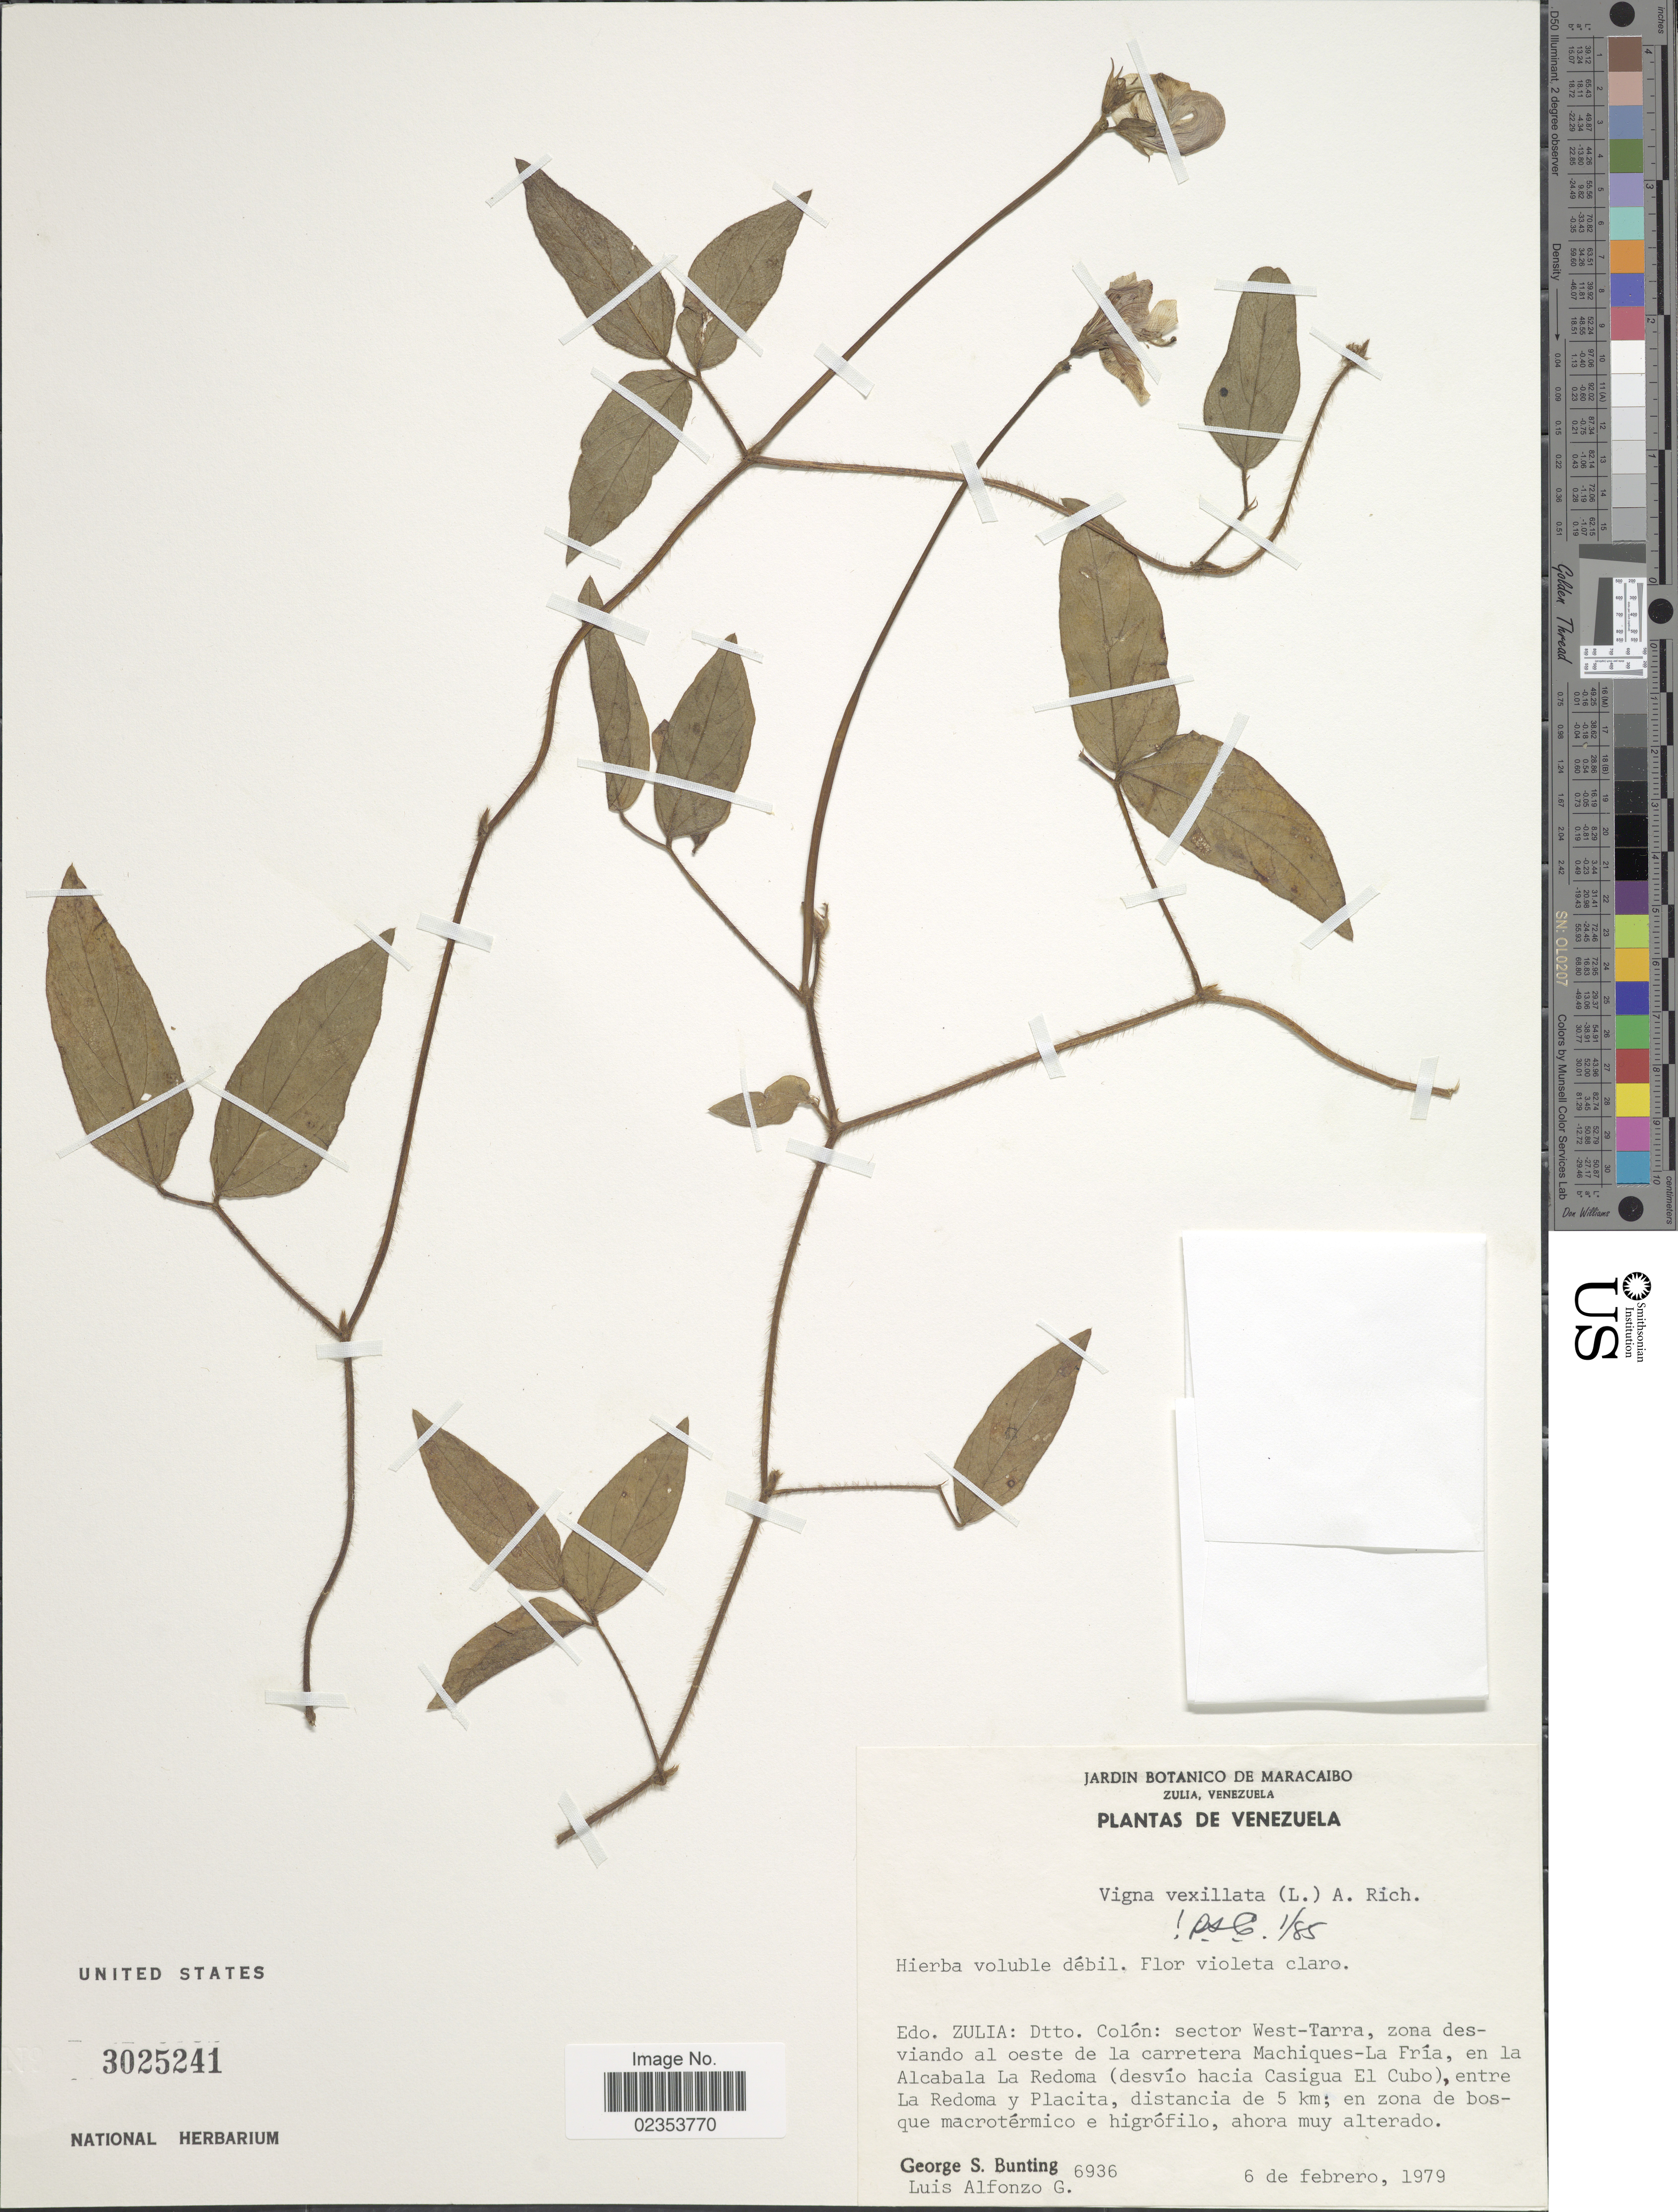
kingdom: Plantae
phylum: Tracheophyta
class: Magnoliopsida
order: Fabales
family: Fabaceae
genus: Vigna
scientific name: Vigna vexillata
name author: (L.) A. Rich.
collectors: G. S. Bunting & L. Alfonzo G.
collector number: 6936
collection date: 1979-02-06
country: Venezuela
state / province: Zulia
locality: Dtto. Colon.: sector West-Tarra, zona desviando al oeste de la carretera Machiques-La Fria, en la Alcabala La Redoma (desvio hacia Casigua El Cubo), entre La Redoma y Placita, distancia de 5 km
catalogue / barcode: US 3025241